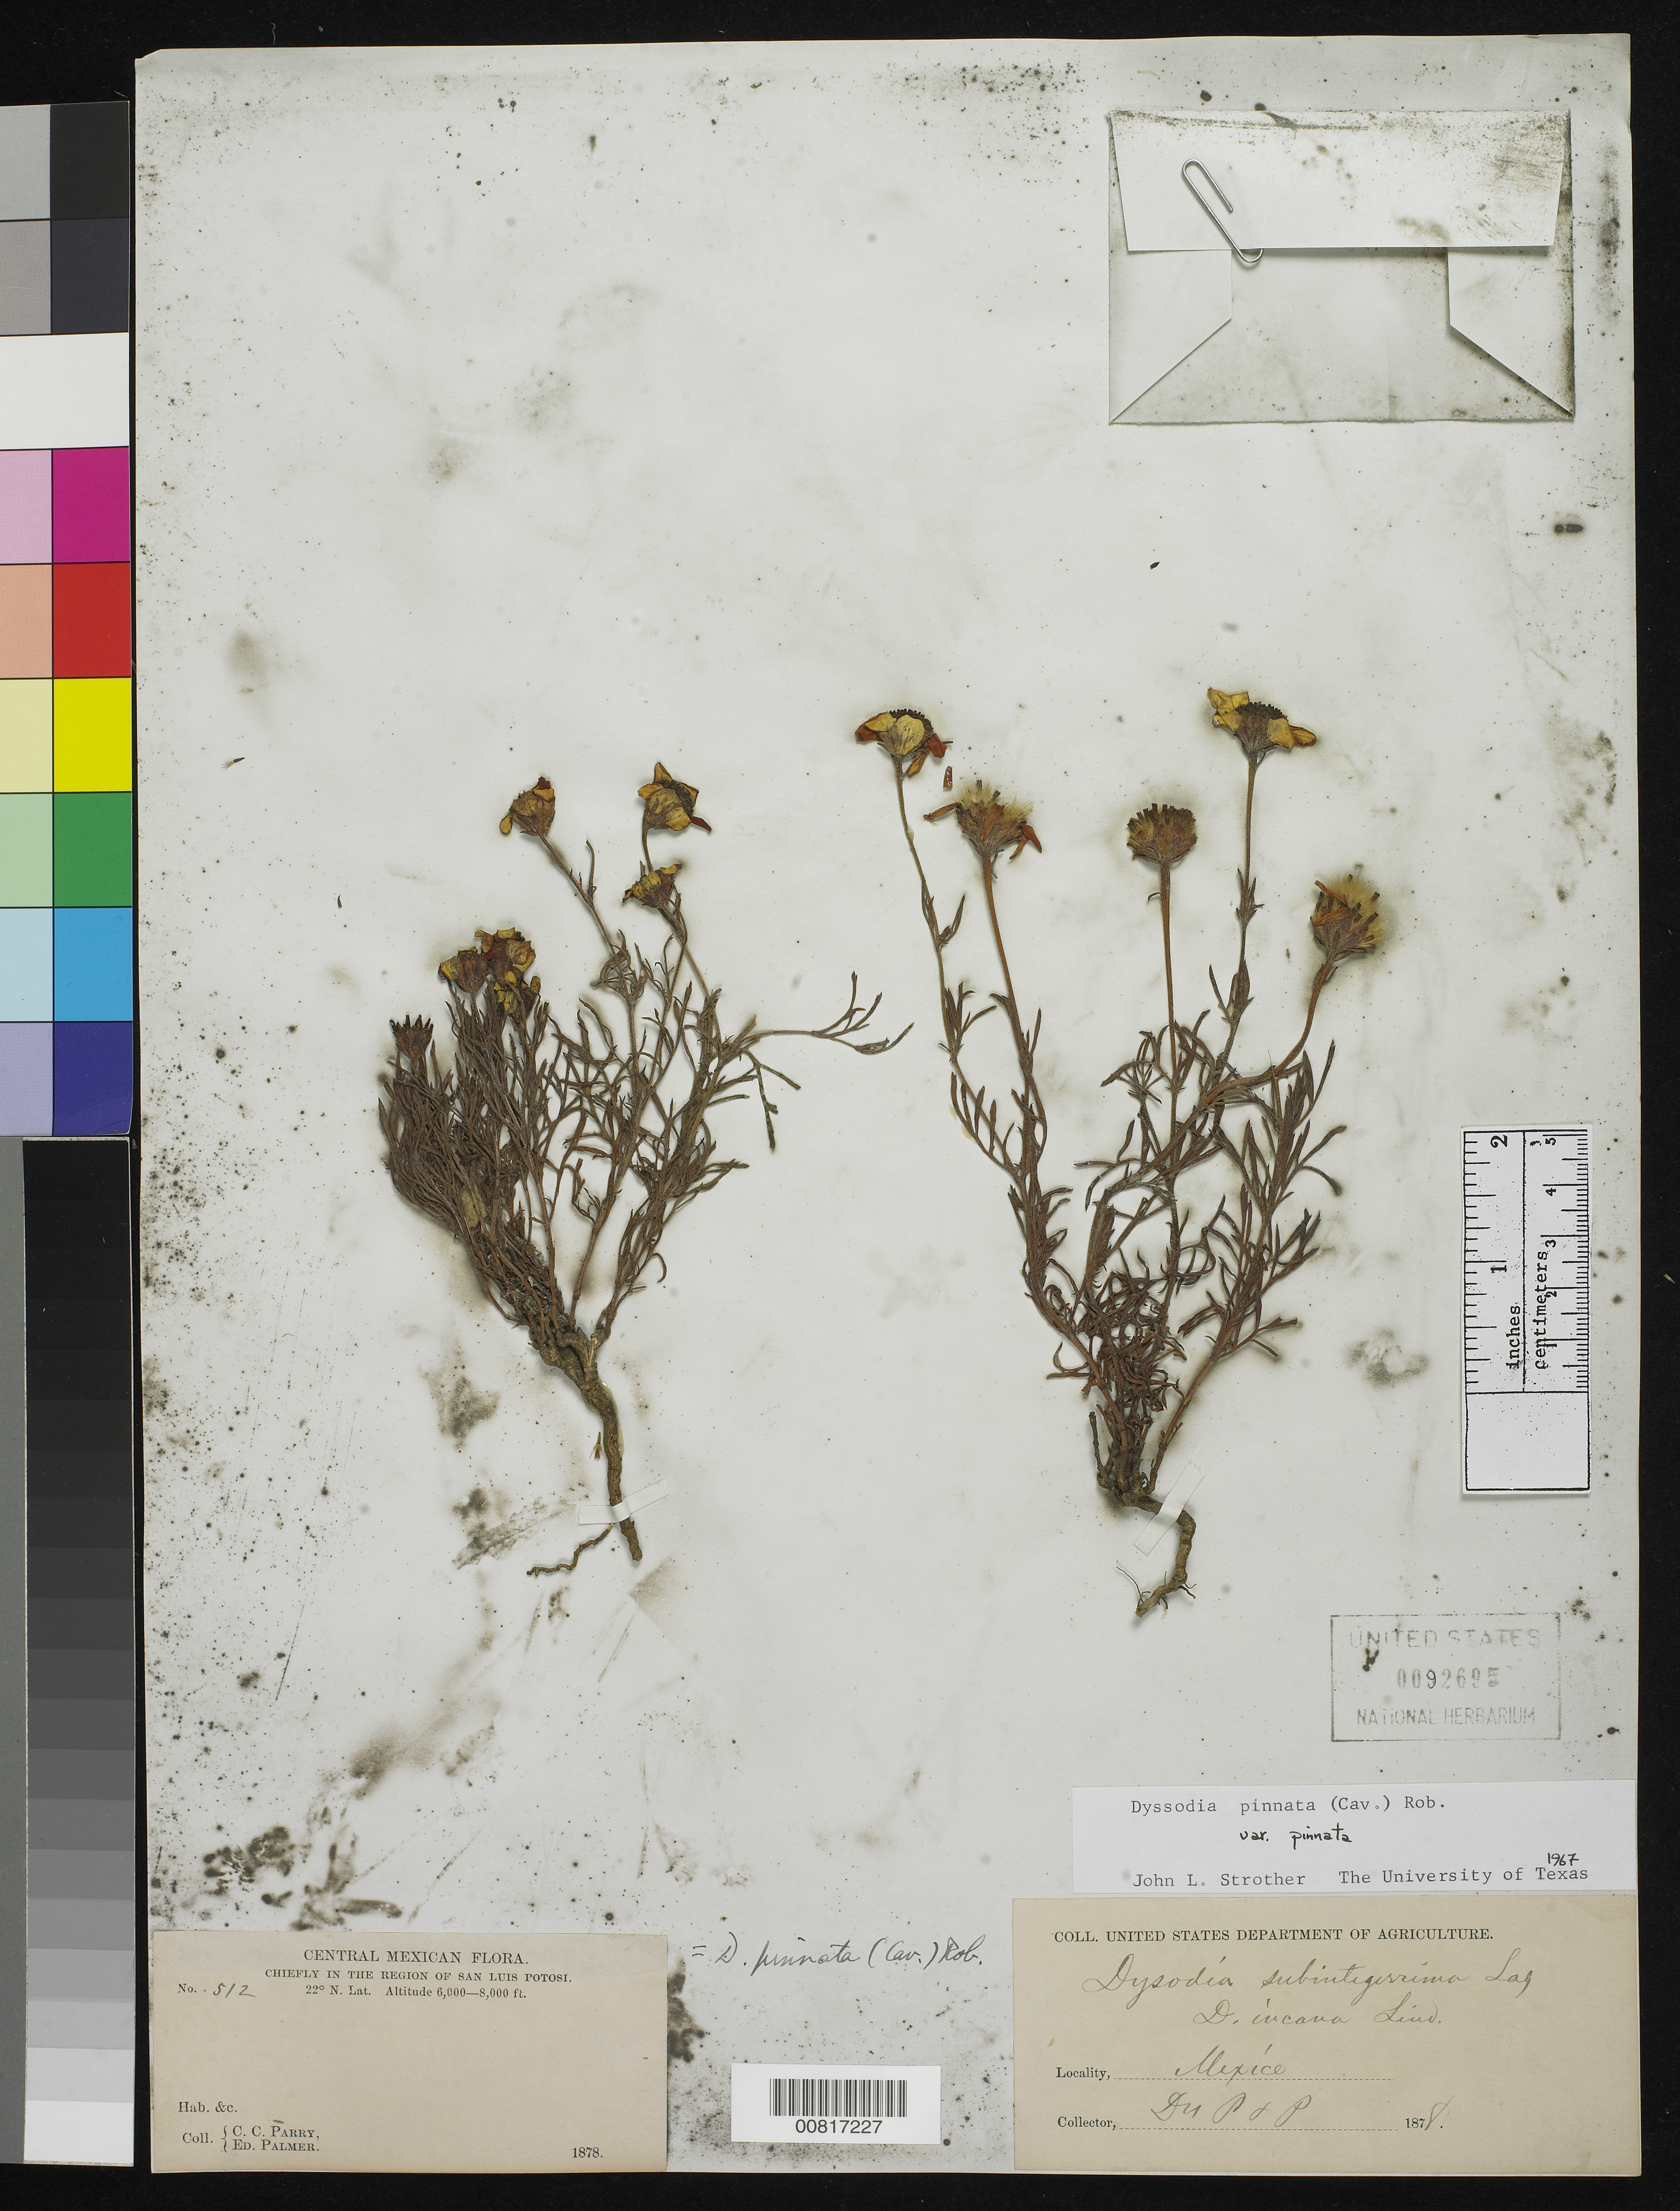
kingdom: Plantae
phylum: Tracheophyta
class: Magnoliopsida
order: Asterales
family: Asteraceae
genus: Dyssodia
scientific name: Dyssodia subintegerrima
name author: Lag.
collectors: C. C. Parry & E. Palmer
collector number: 512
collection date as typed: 1878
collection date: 1878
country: Mexico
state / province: San Luis Potosí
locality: Chiefly in the region of San Luis Potosí.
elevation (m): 1829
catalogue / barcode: US 92695